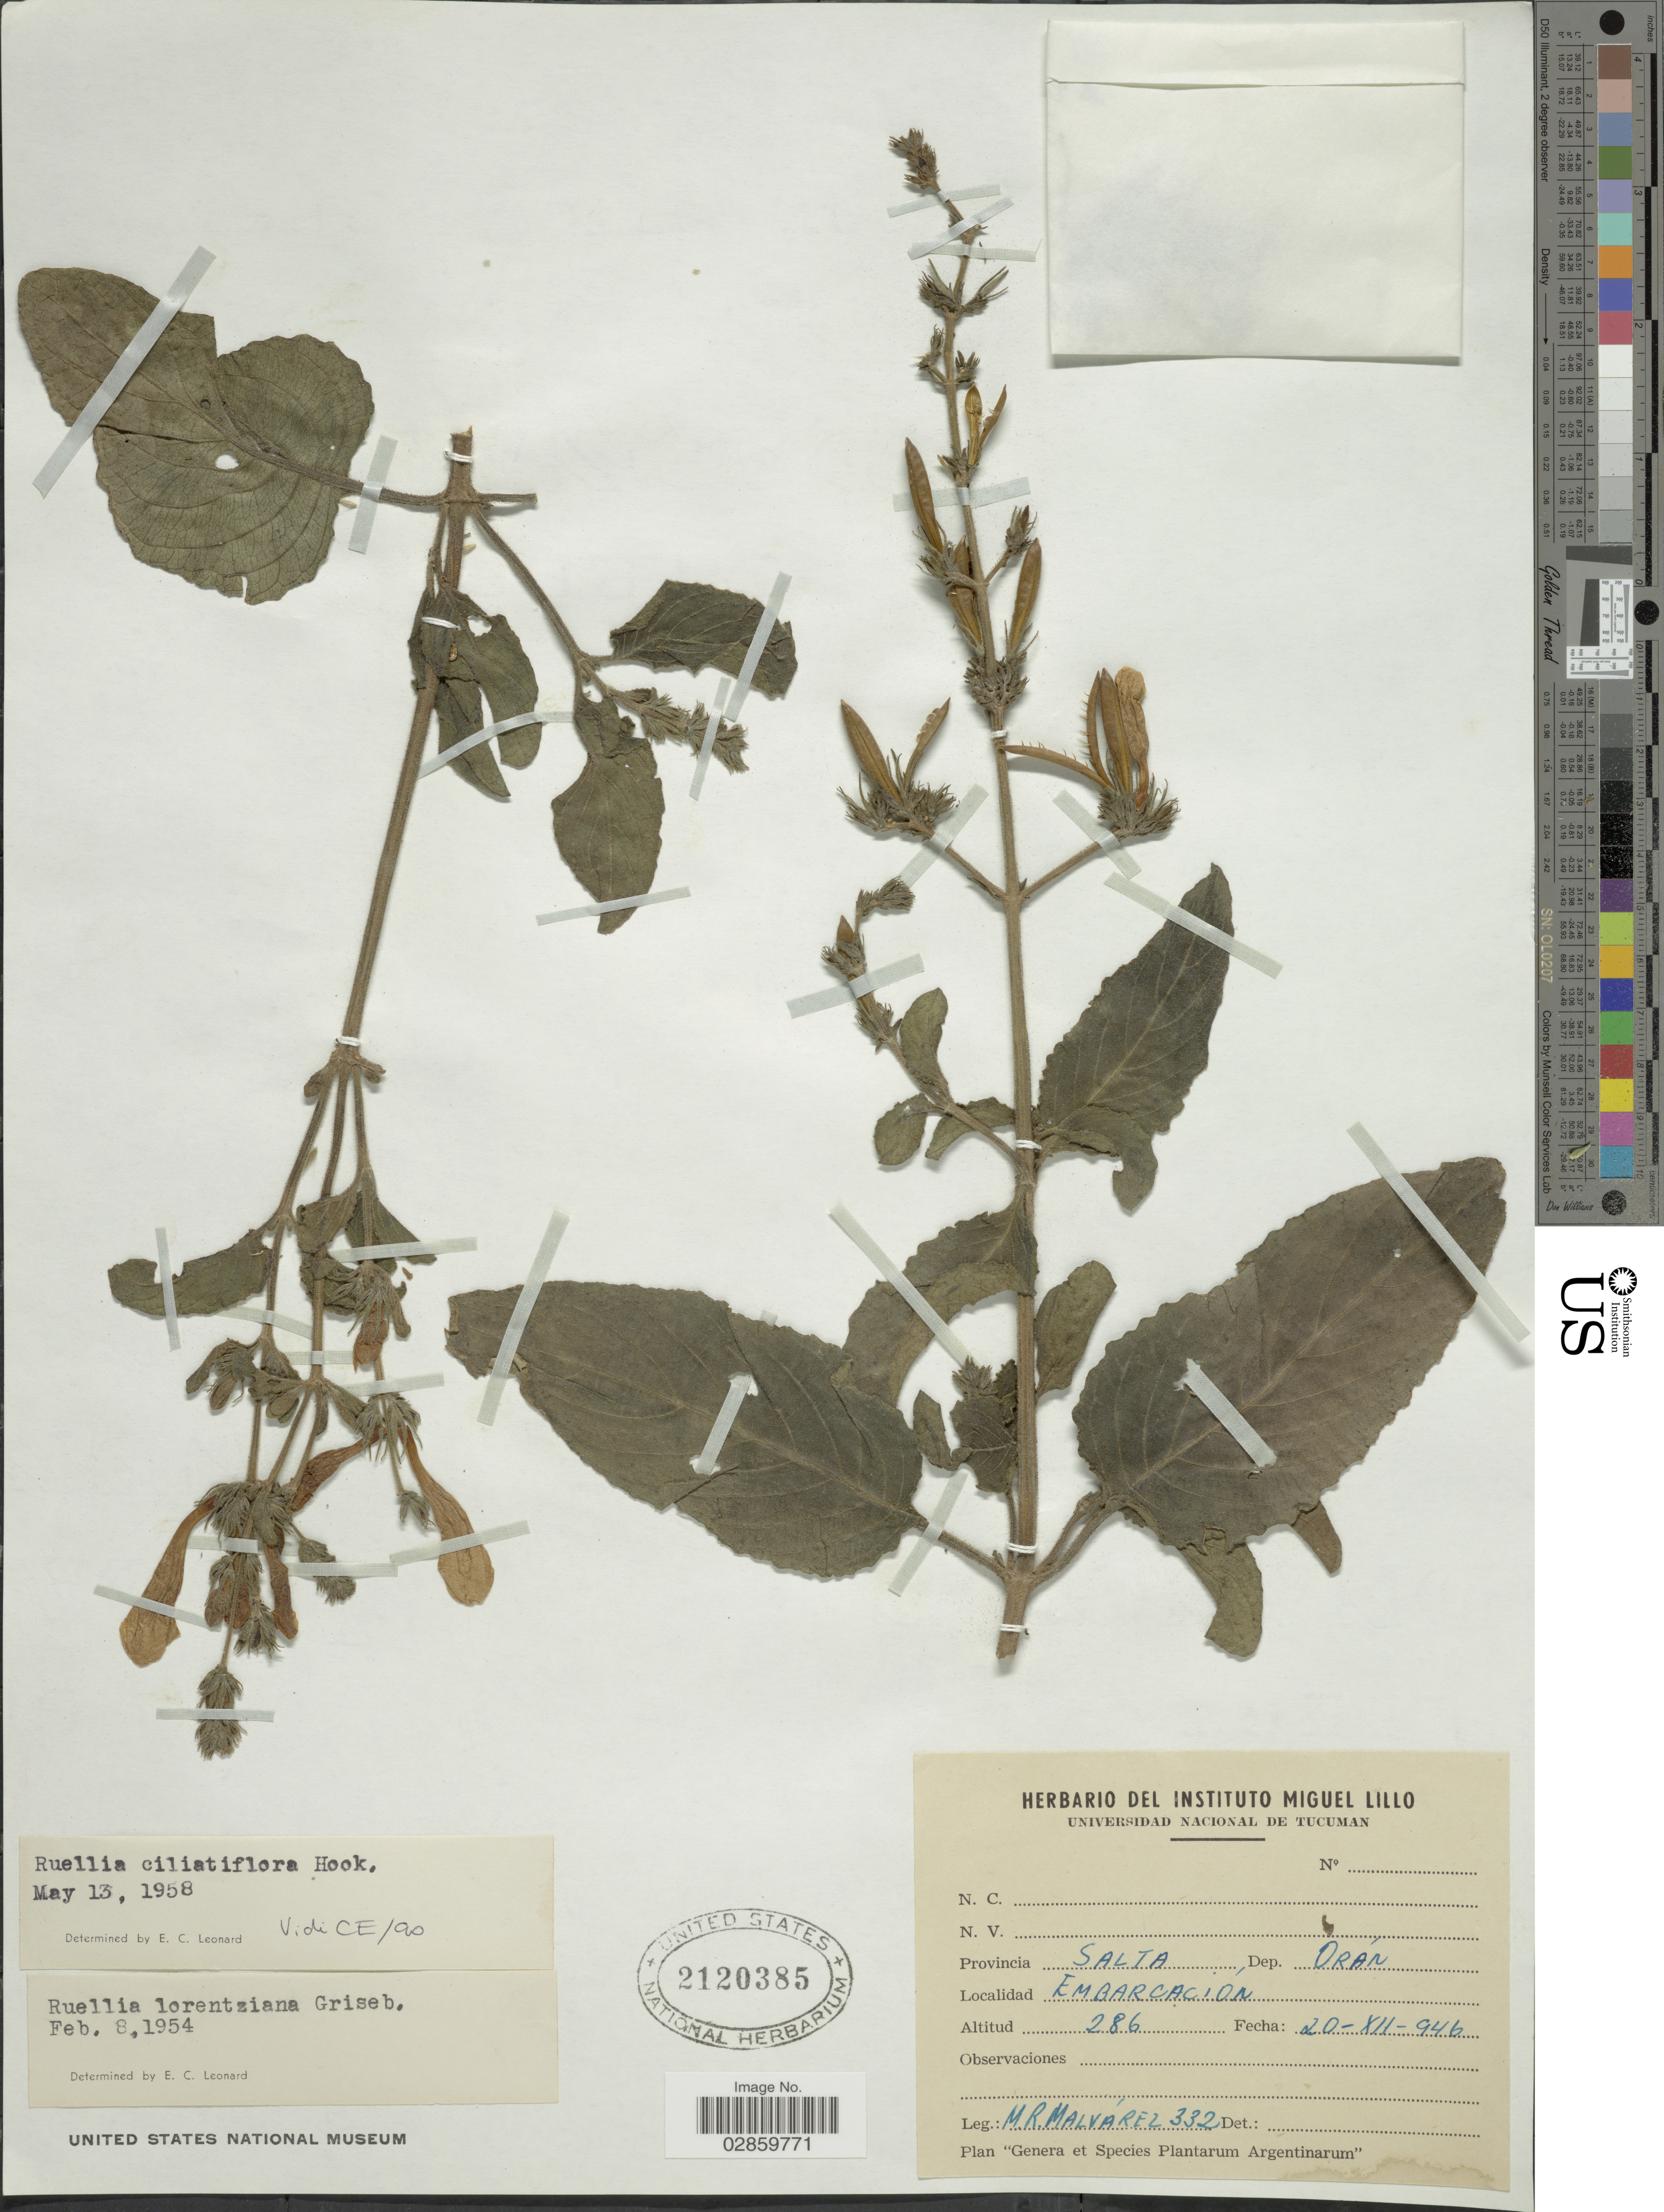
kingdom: Plantae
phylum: Tracheophyta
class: Magnoliopsida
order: Lamiales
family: Acanthaceae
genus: Ruellia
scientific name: Ruellia ciliatiflora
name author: Hook.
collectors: M. Malvárez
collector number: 332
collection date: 1946-12-20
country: Argentina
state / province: Salta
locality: Dep. Orán. Embarcación.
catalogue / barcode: US 2120385